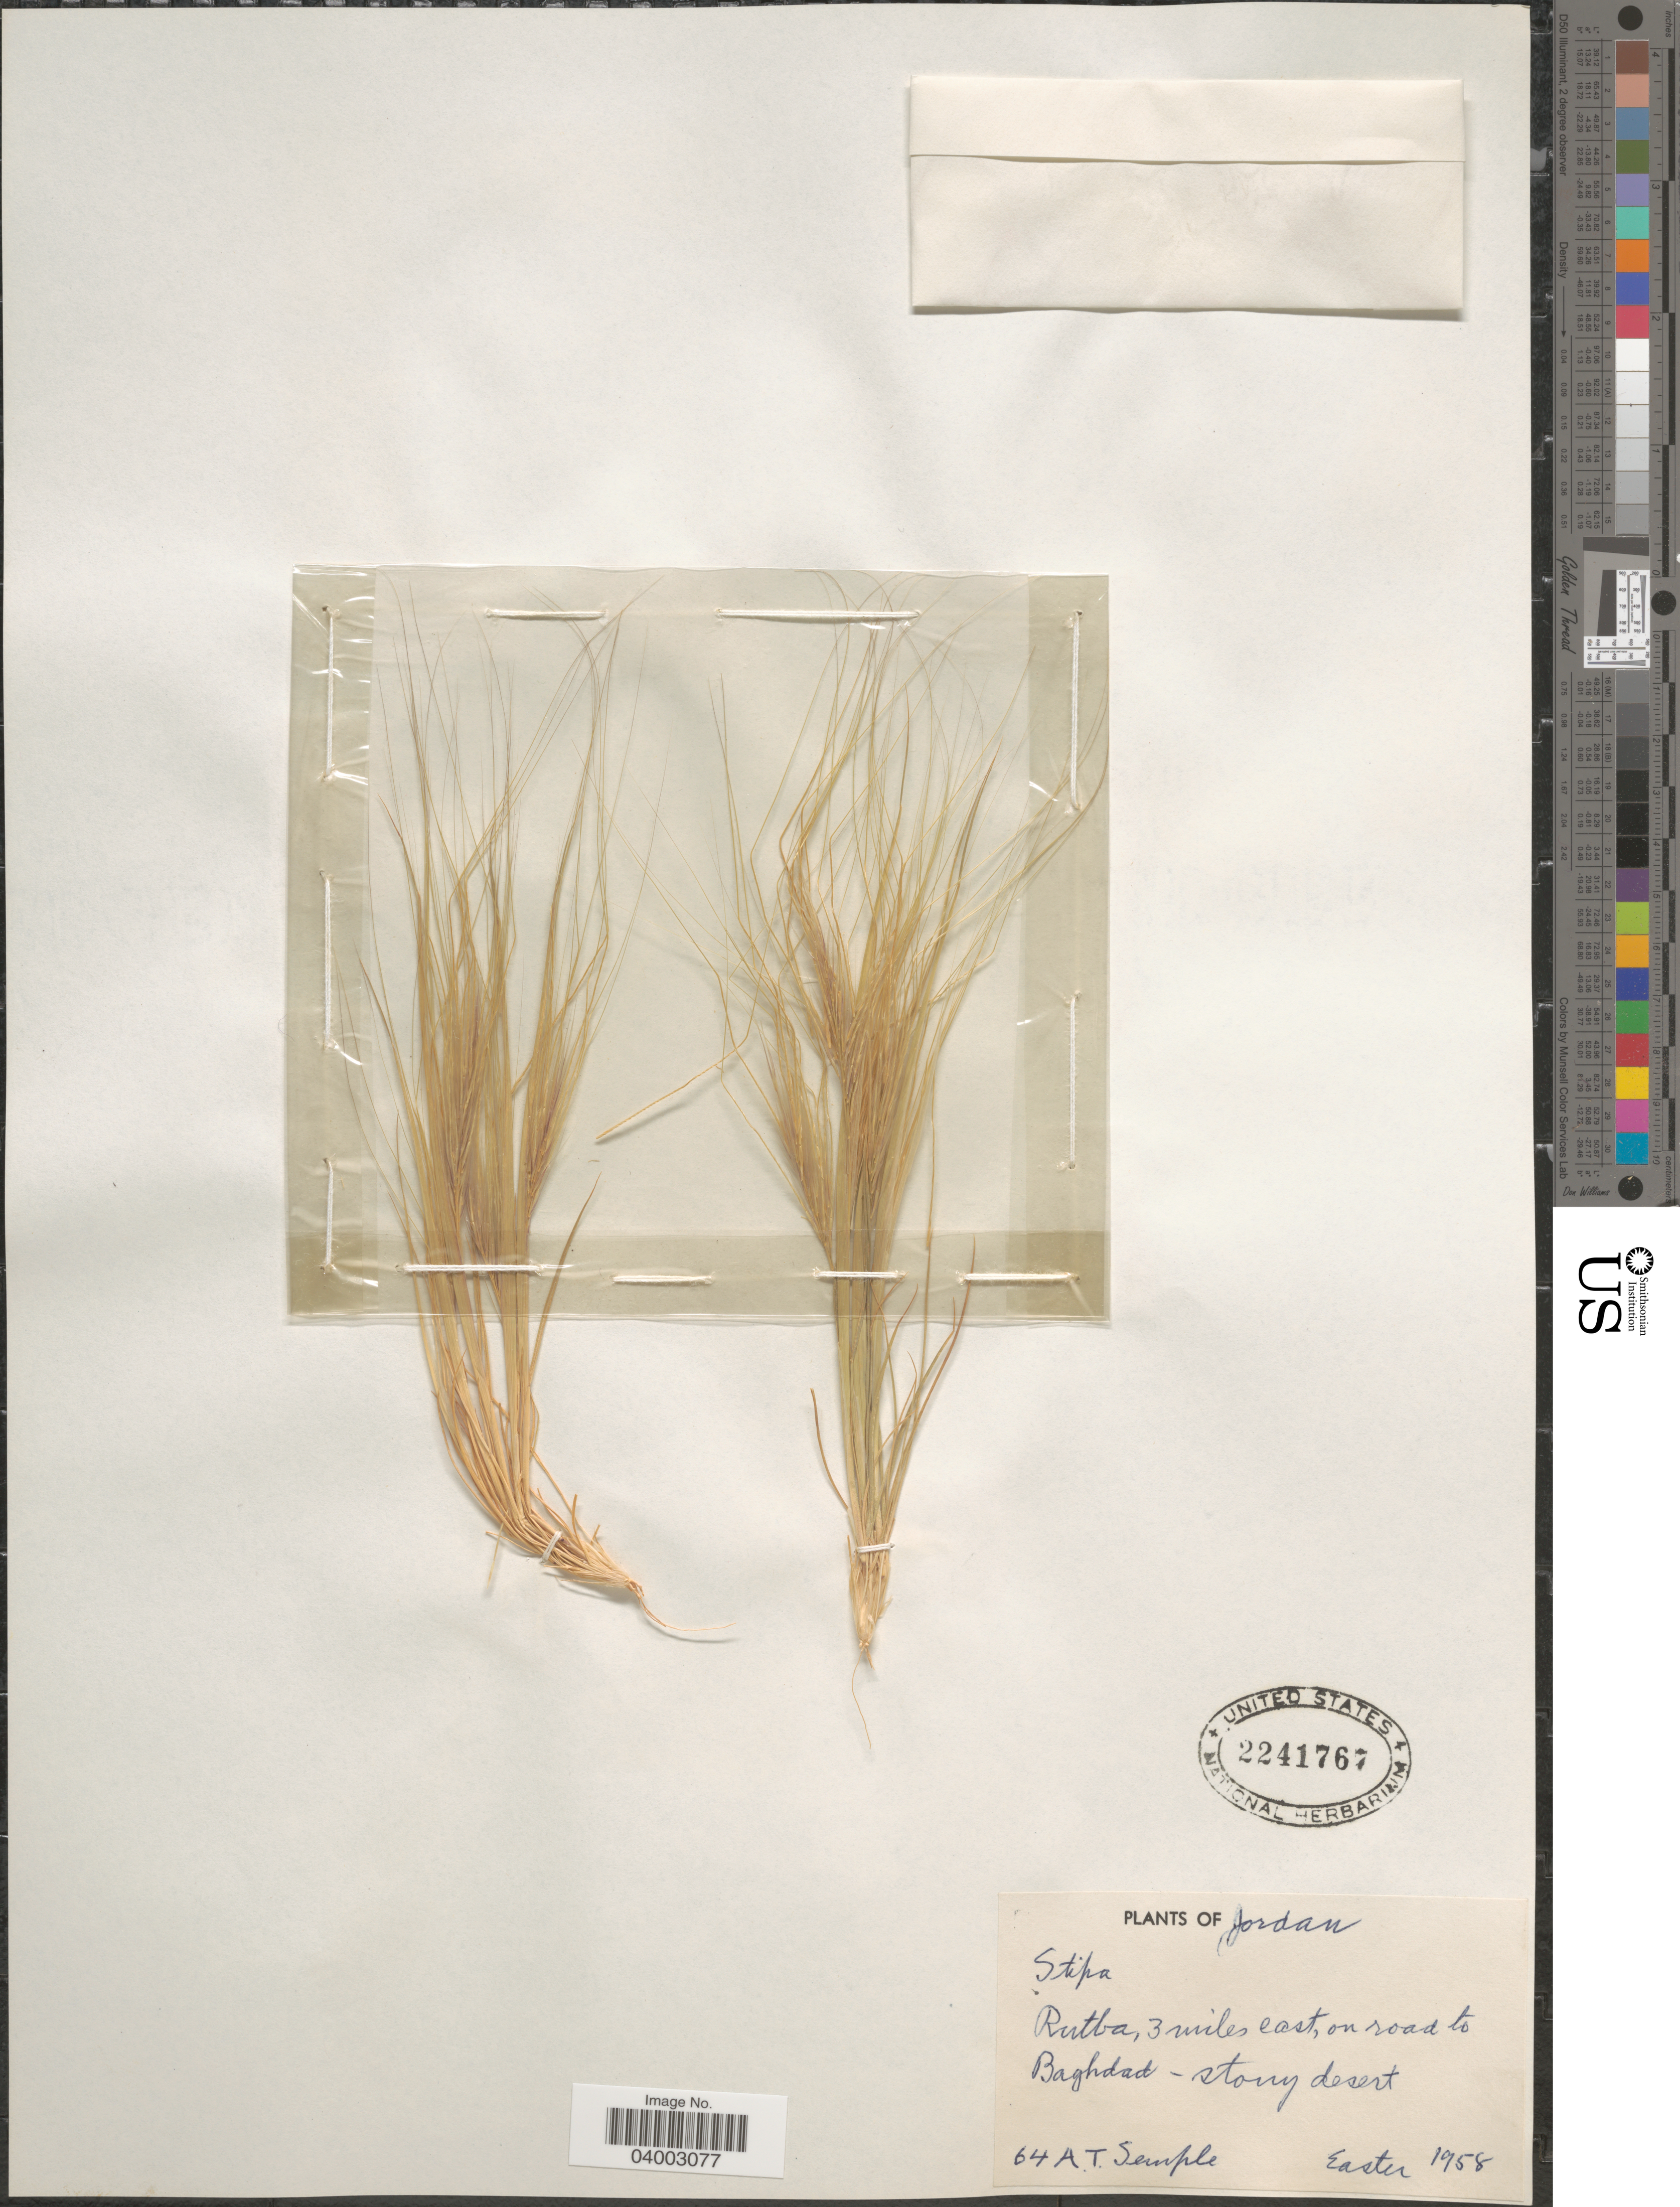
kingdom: Plantae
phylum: Tracheophyta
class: Liliopsida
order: Poales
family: Poaceae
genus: Stipa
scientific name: Stipa sp.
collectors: A. Semple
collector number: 64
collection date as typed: Easter 1958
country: Jordan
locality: Rutba, 3 miles east, on road to Baghdad - stony desert.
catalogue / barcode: US 2241767